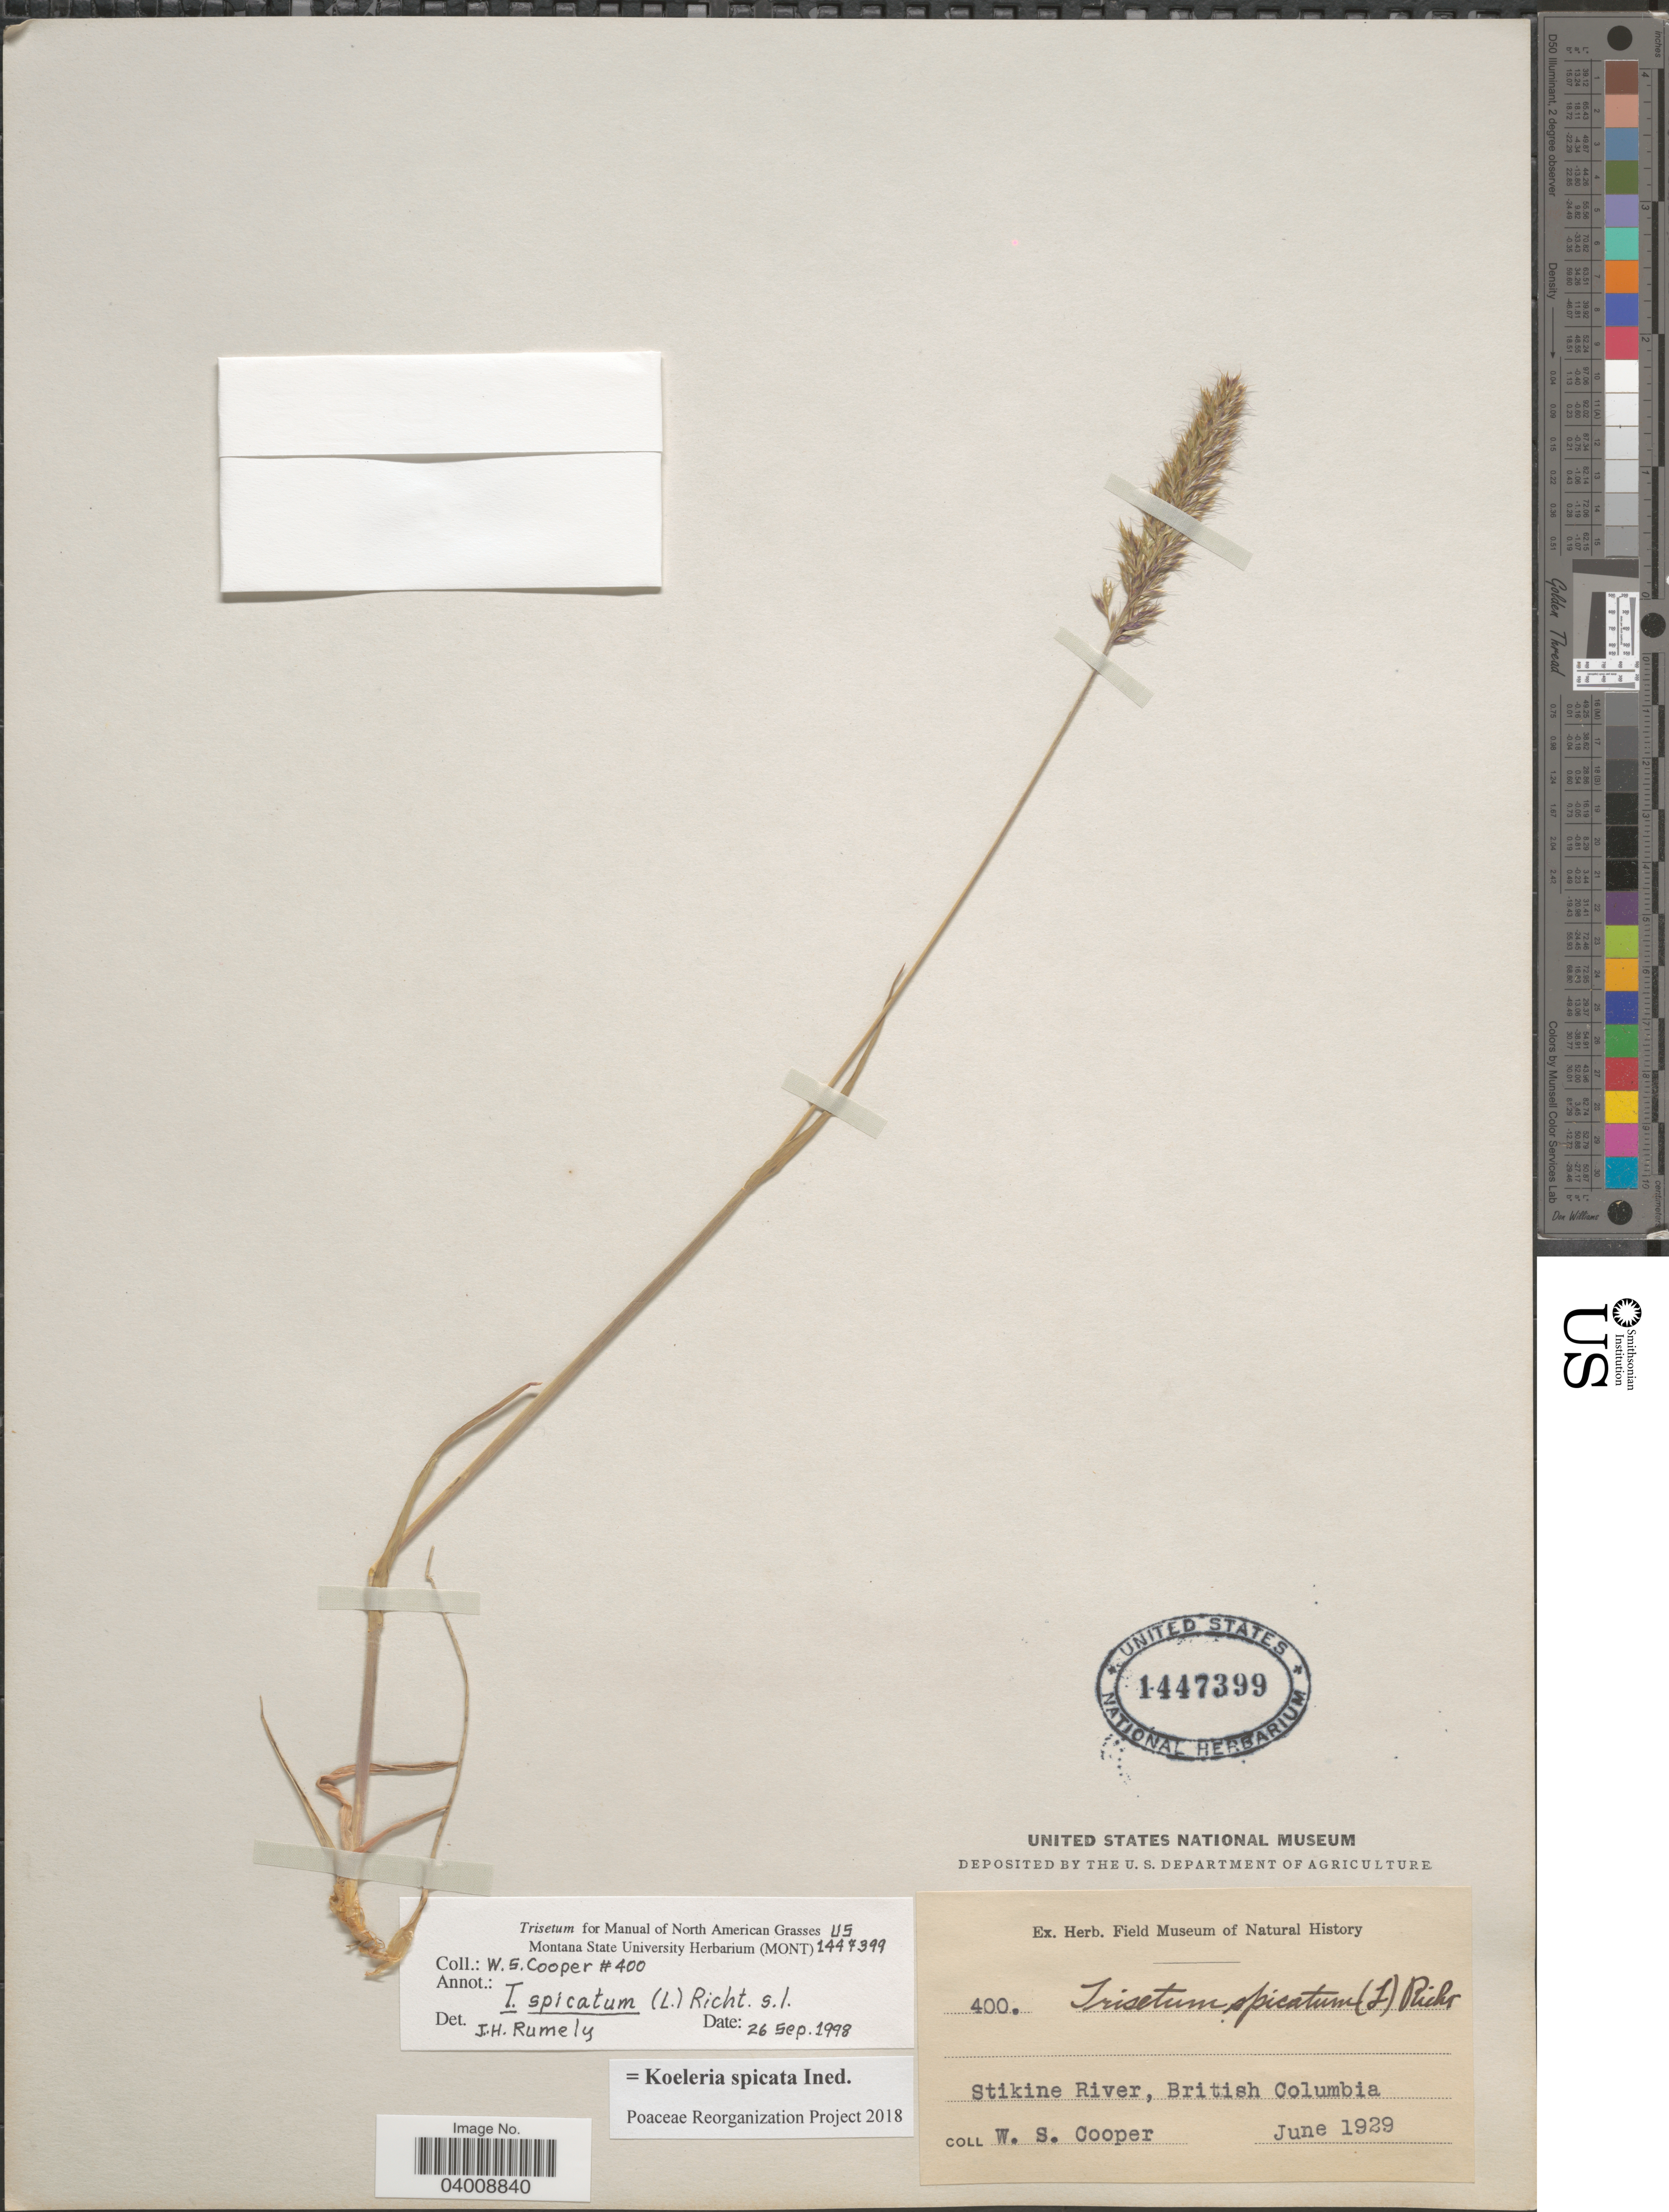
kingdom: Plantae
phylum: Tracheophyta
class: Liliopsida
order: Poales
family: Poaceae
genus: Koeleria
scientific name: Koeleria spicata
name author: (L.) Barberá et al.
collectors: W. Cooper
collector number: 400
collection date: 1929-06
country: Canada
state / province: British Columbia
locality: Stikine River.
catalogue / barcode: US 1447399